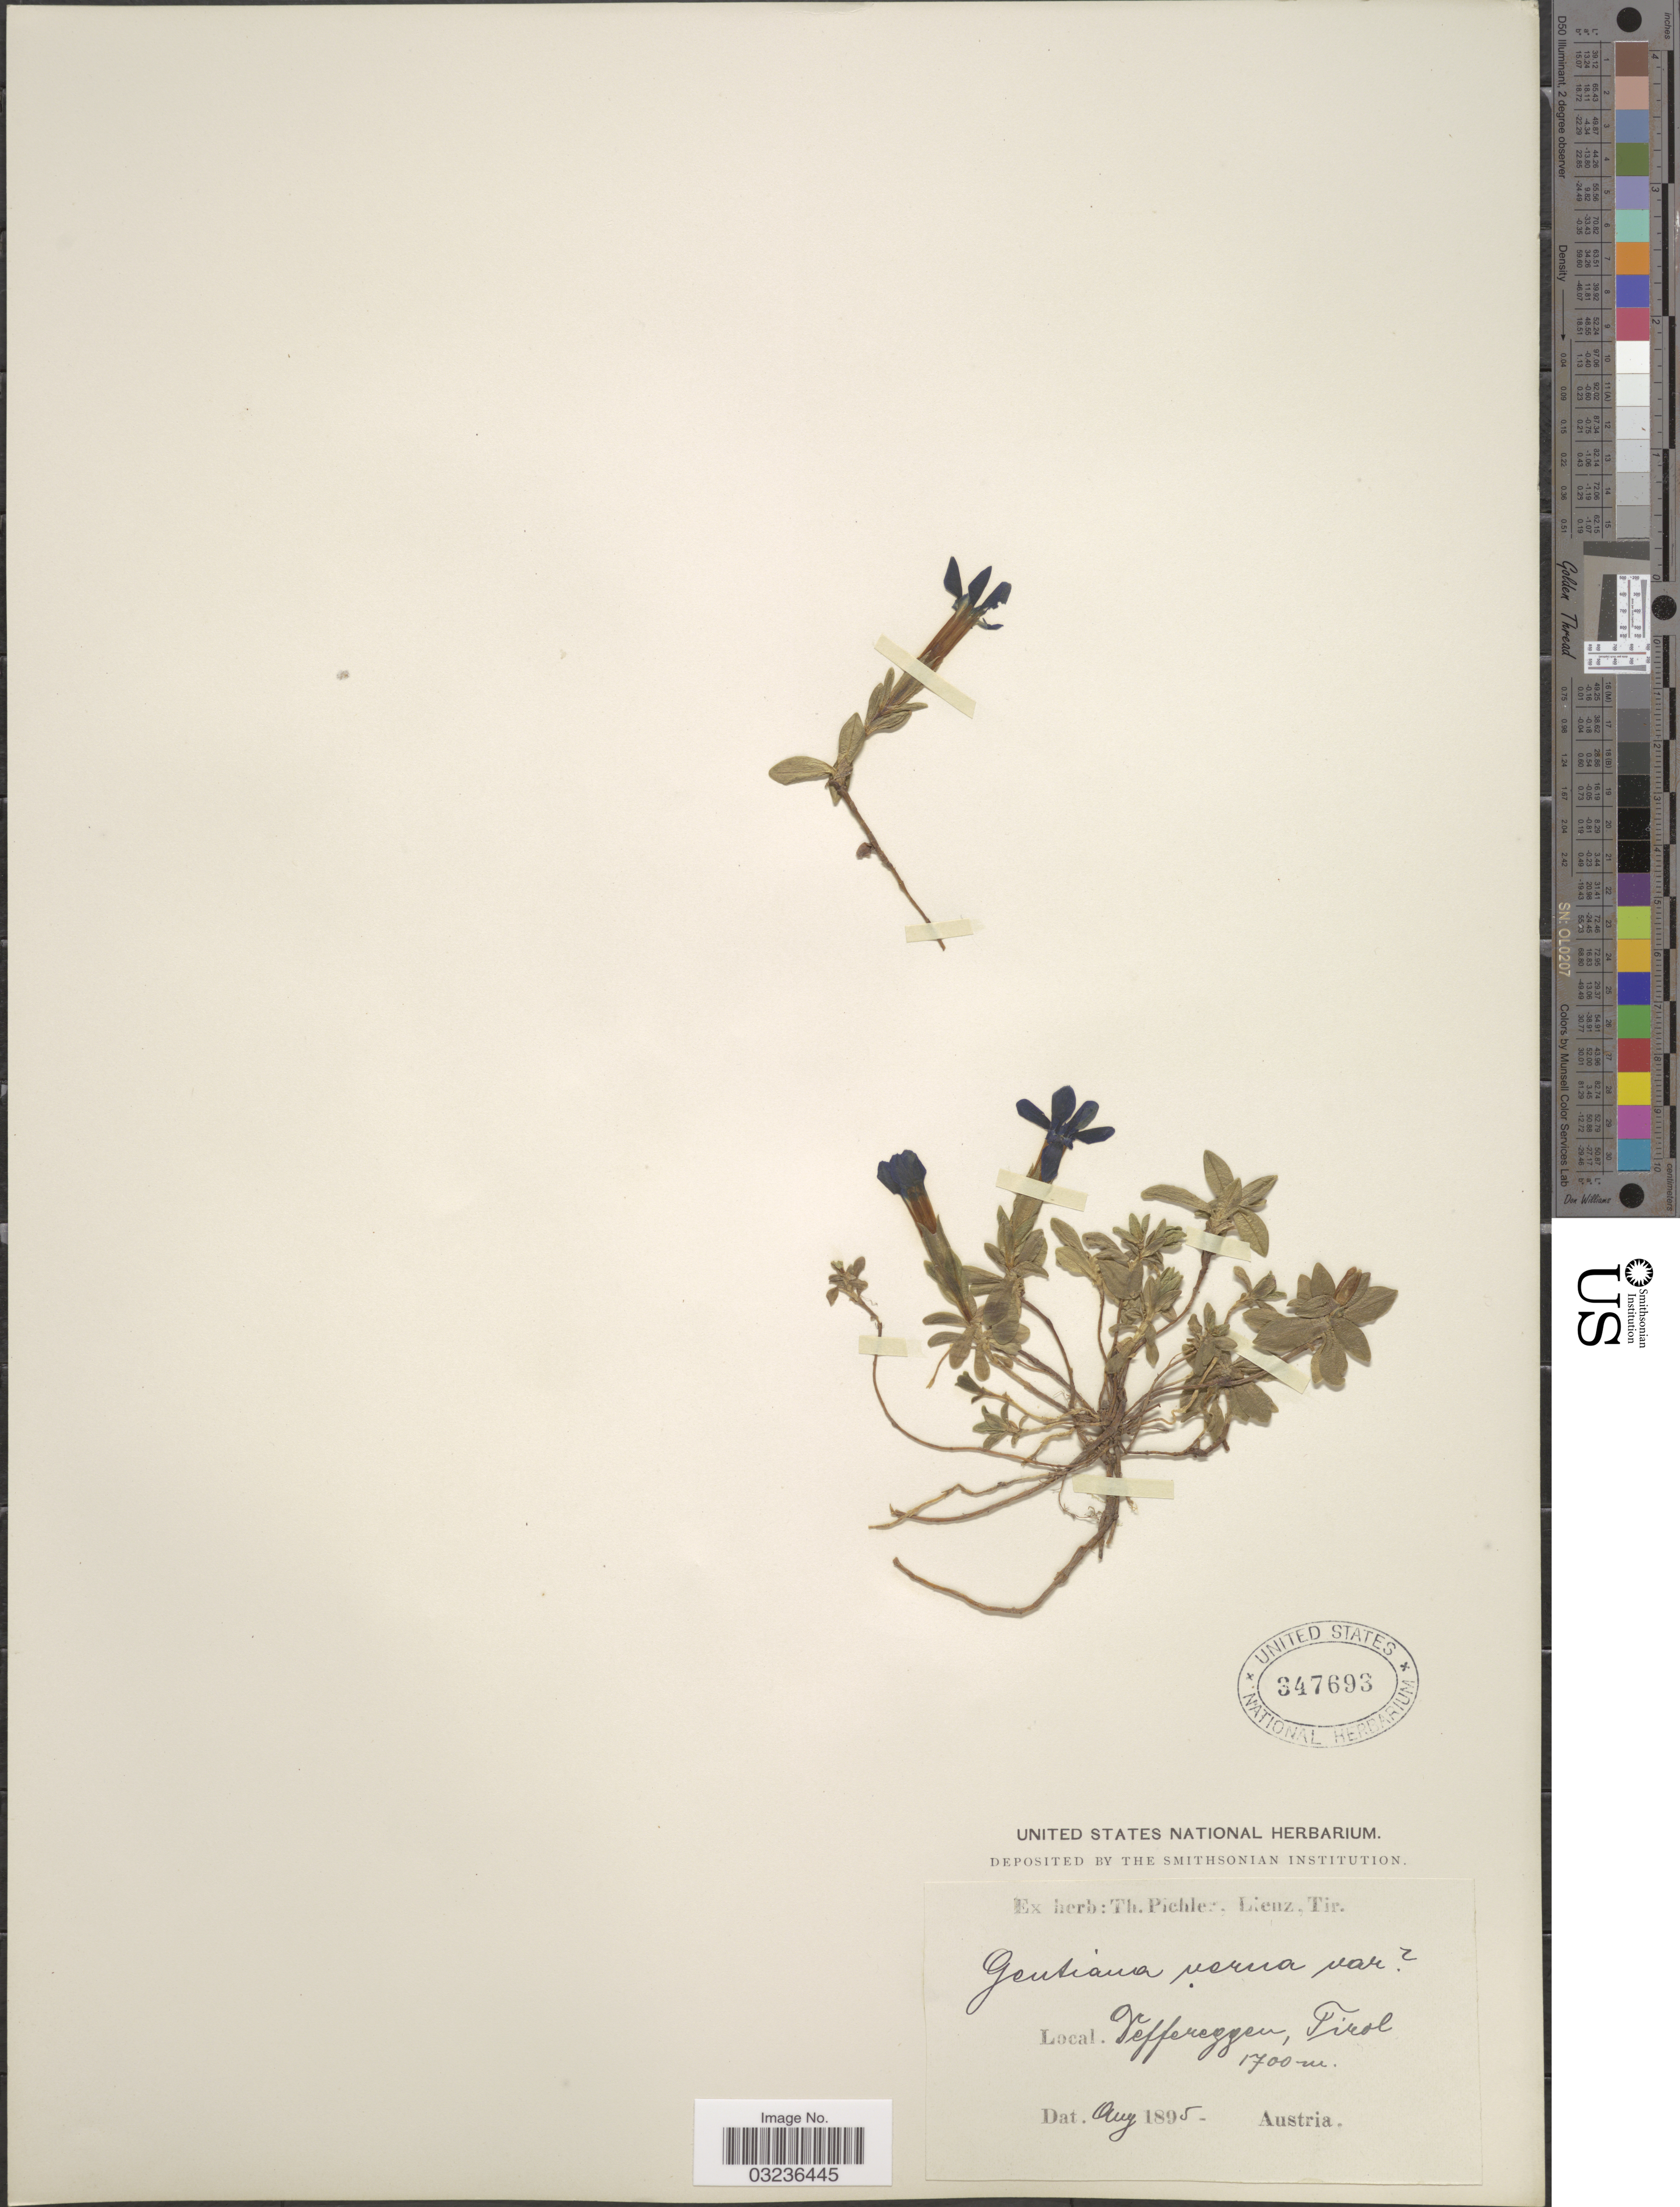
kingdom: Plantae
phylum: Tracheophyta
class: Magnoliopsida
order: Gentianales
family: Gentianaceae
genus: Gentiana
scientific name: Gentiana verna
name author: L.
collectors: ex herb. T. Pichler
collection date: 1895-08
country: Austria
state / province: Tirol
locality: Deffereggen.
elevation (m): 1700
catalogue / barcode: US 347693